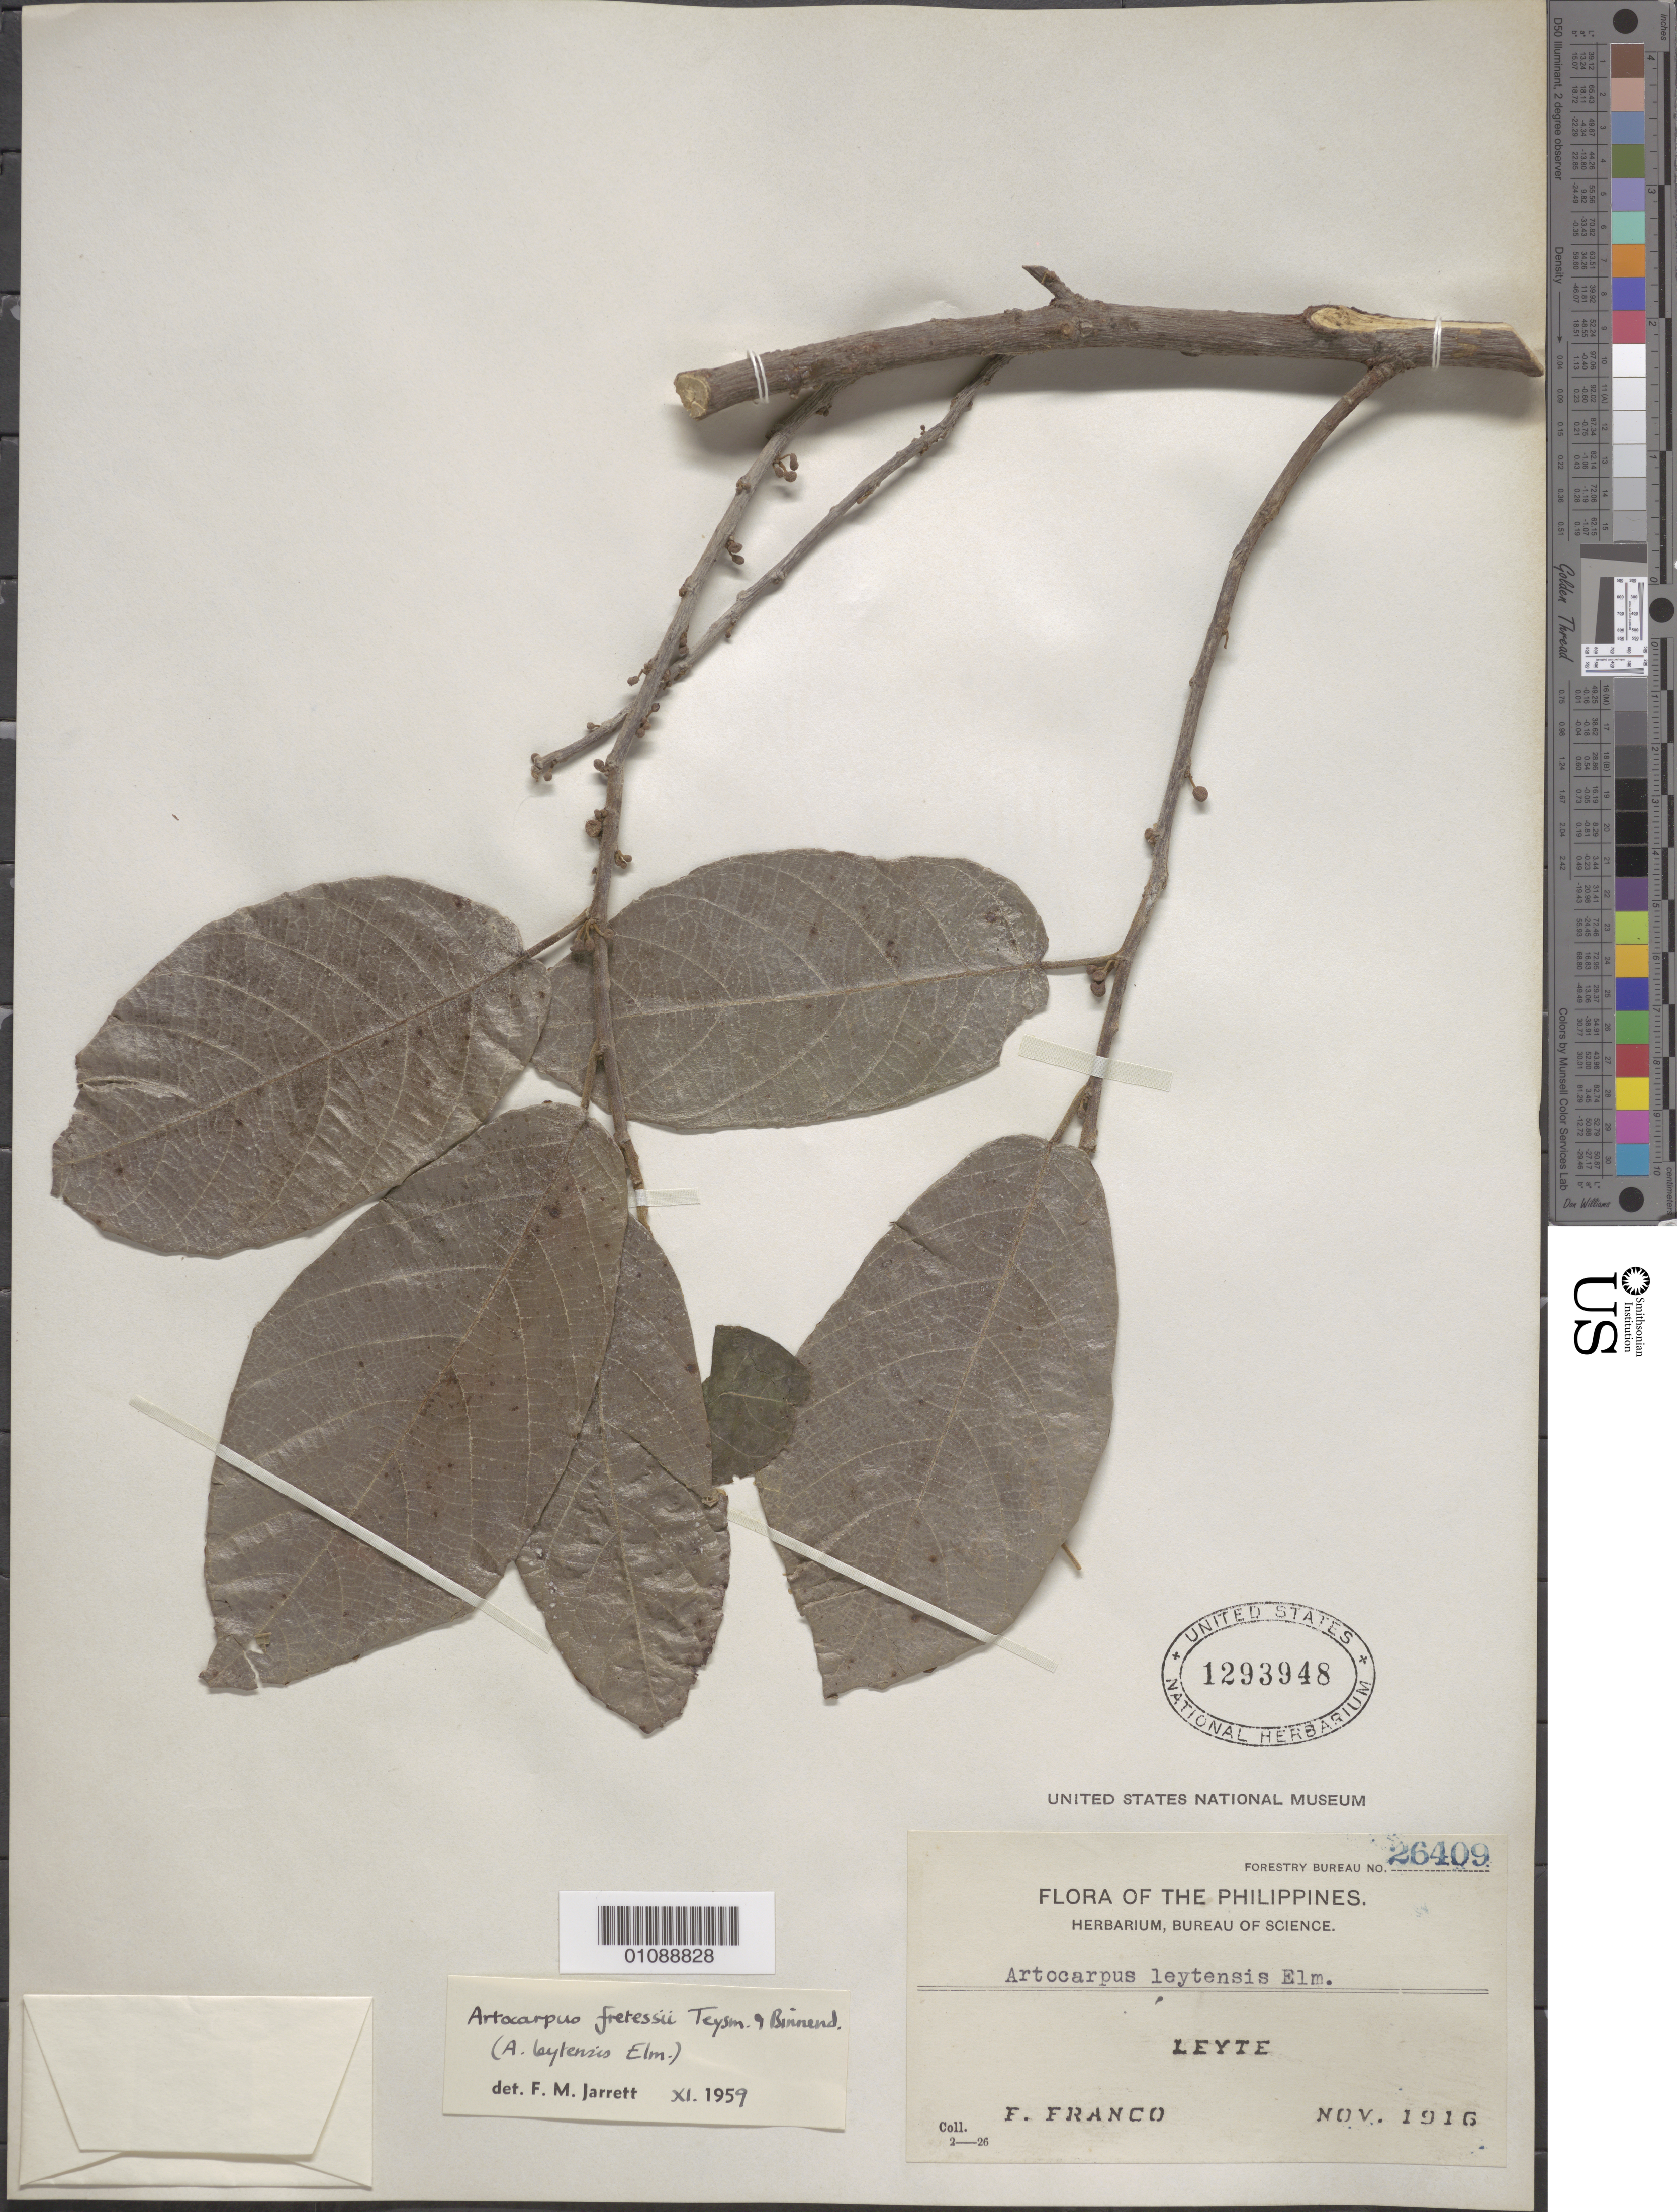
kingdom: Plantae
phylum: Tracheophyta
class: Magnoliopsida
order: Rosales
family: Moraceae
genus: Artocarpus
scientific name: Artocarpus fretessii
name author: Teijsm. & Binn. ex Hassk.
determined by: Jarrett, Frances M.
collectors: F. Franco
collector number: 26409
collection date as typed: Nov 1916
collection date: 1916-11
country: Philippines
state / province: Eastern Visayas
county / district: Leyte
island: Leyte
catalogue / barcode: US 1293948